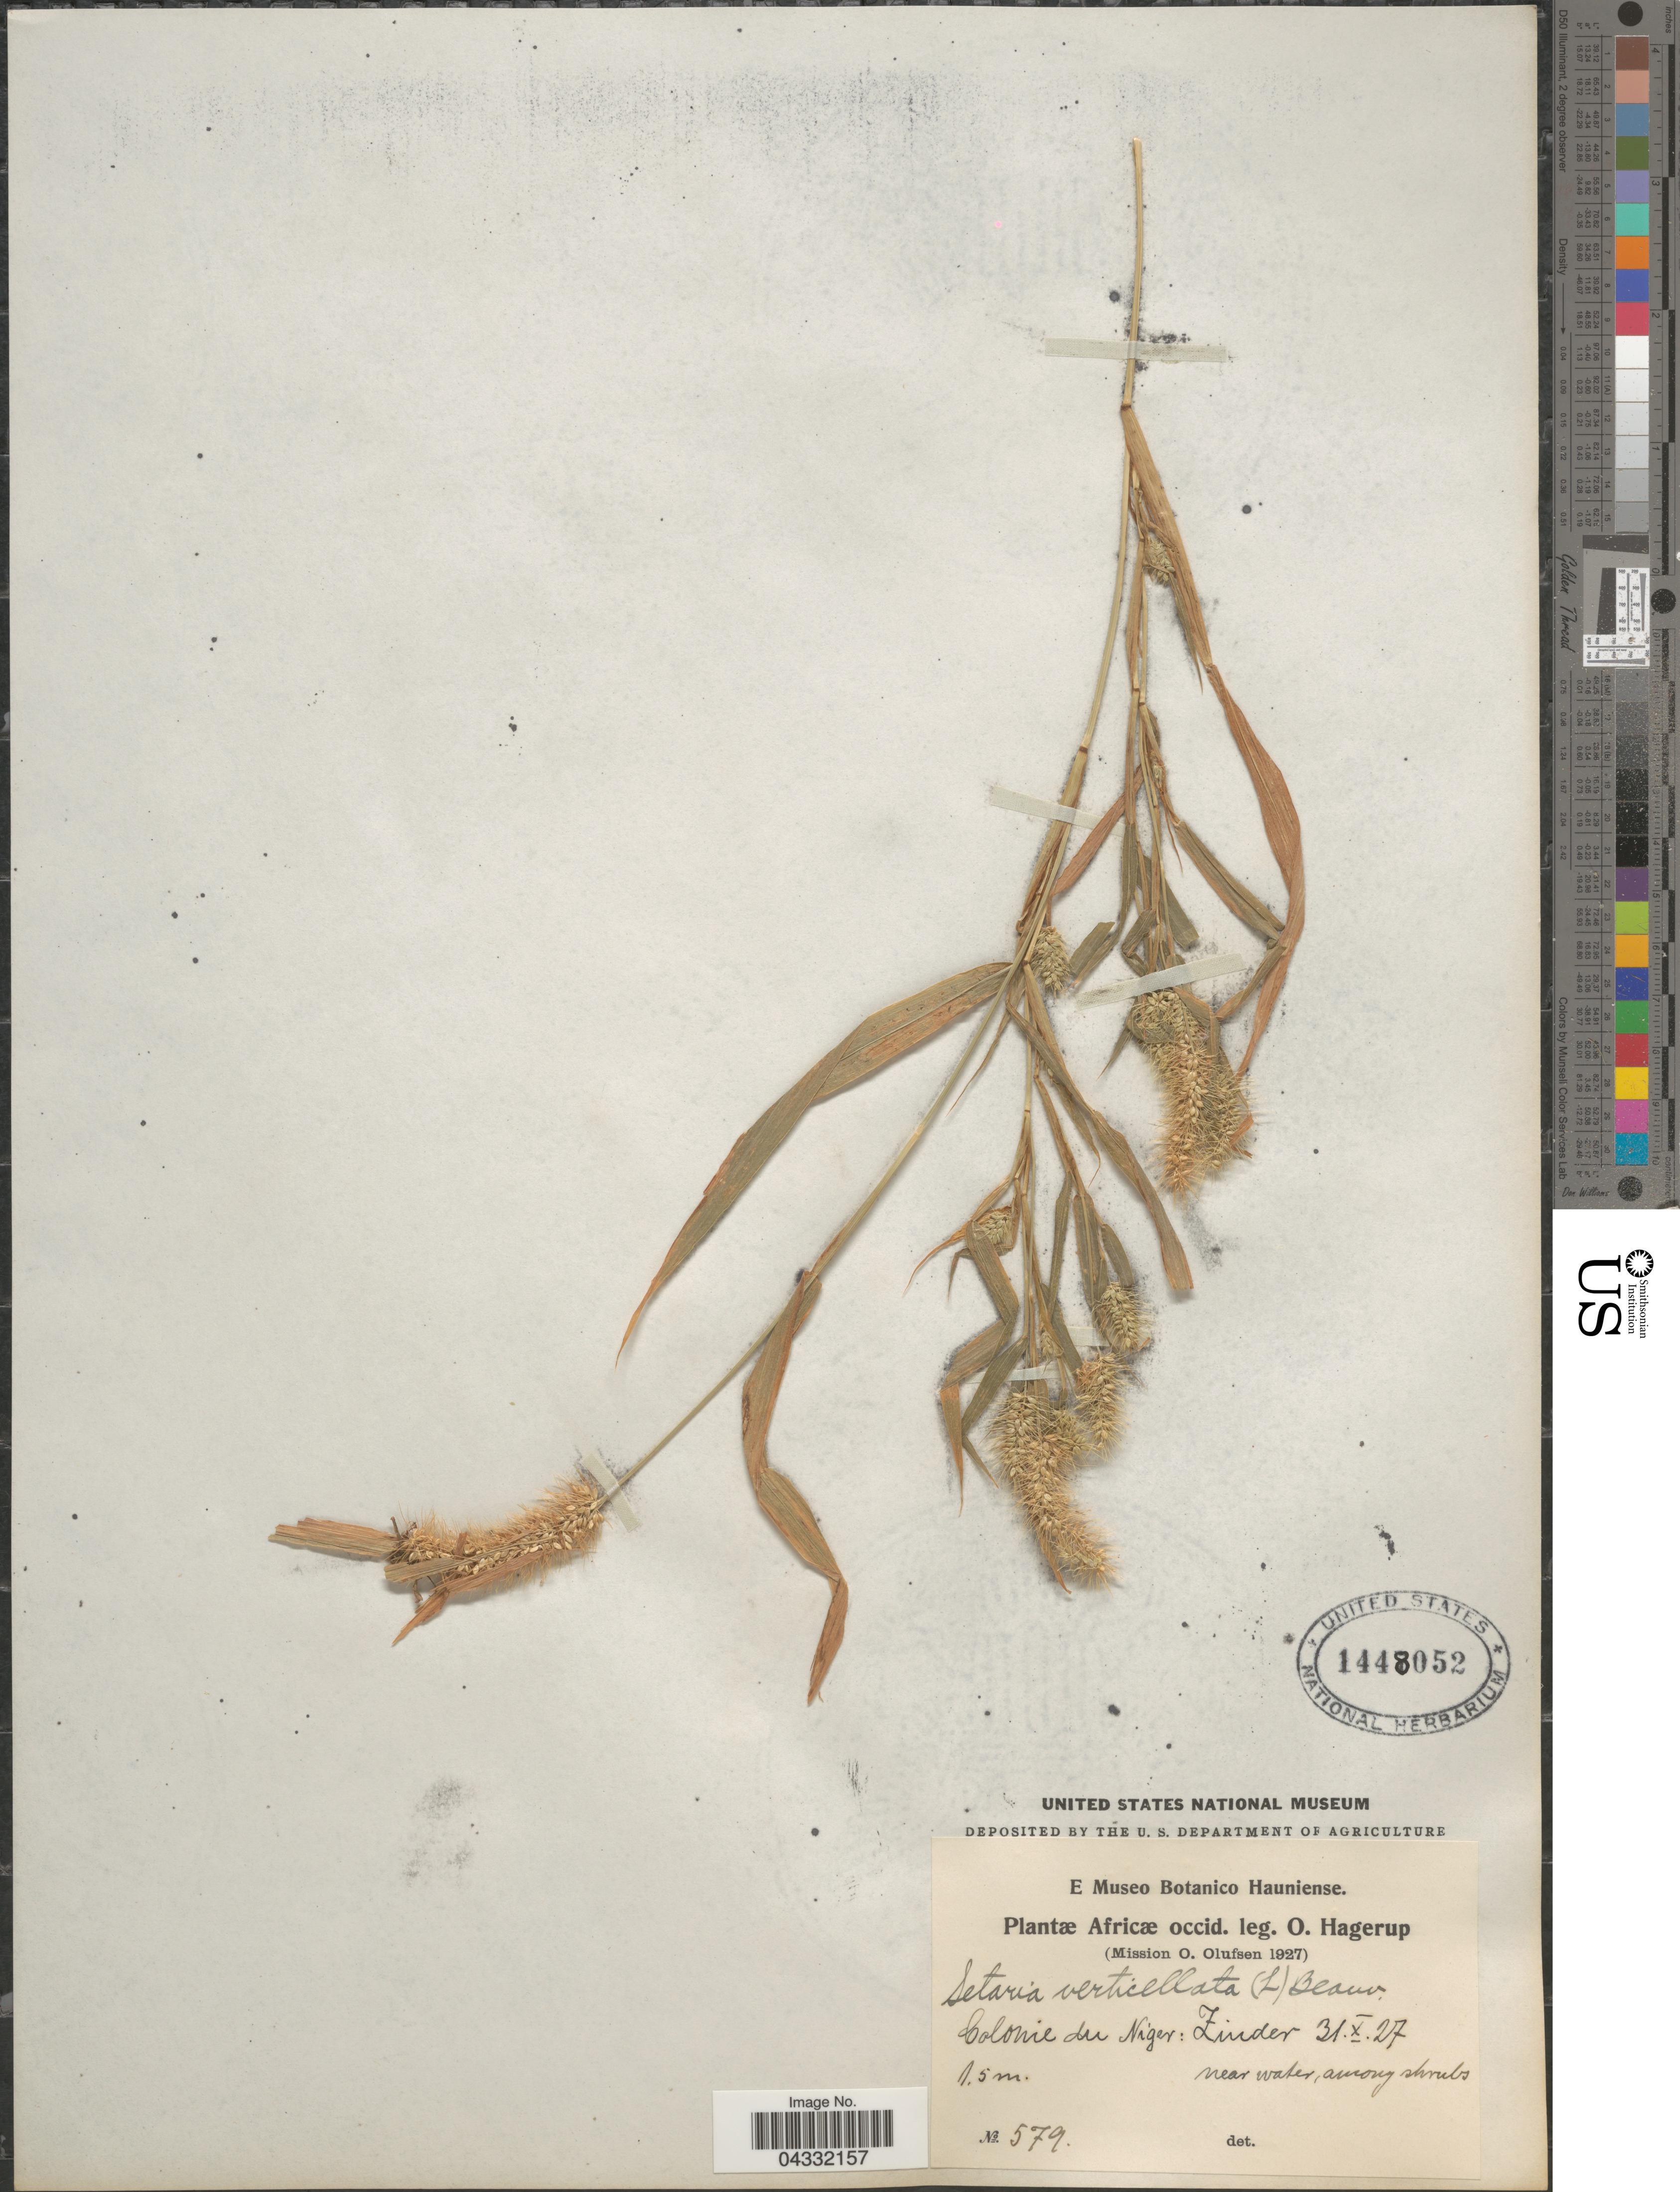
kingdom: Plantae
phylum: Tracheophyta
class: Liliopsida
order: Poales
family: Poaceae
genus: Setaria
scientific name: Setaria verticillata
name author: (L.) P. Beauv.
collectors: O. Hagerup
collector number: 579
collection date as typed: Transcribed d/m/y: 31/10/27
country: Niger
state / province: Zinder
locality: Africæ occid. (Mission O. Olufsen 1927). Colonie du Niger: Zinder. Near water, among shrubs.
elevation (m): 1.5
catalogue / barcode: US 1448052